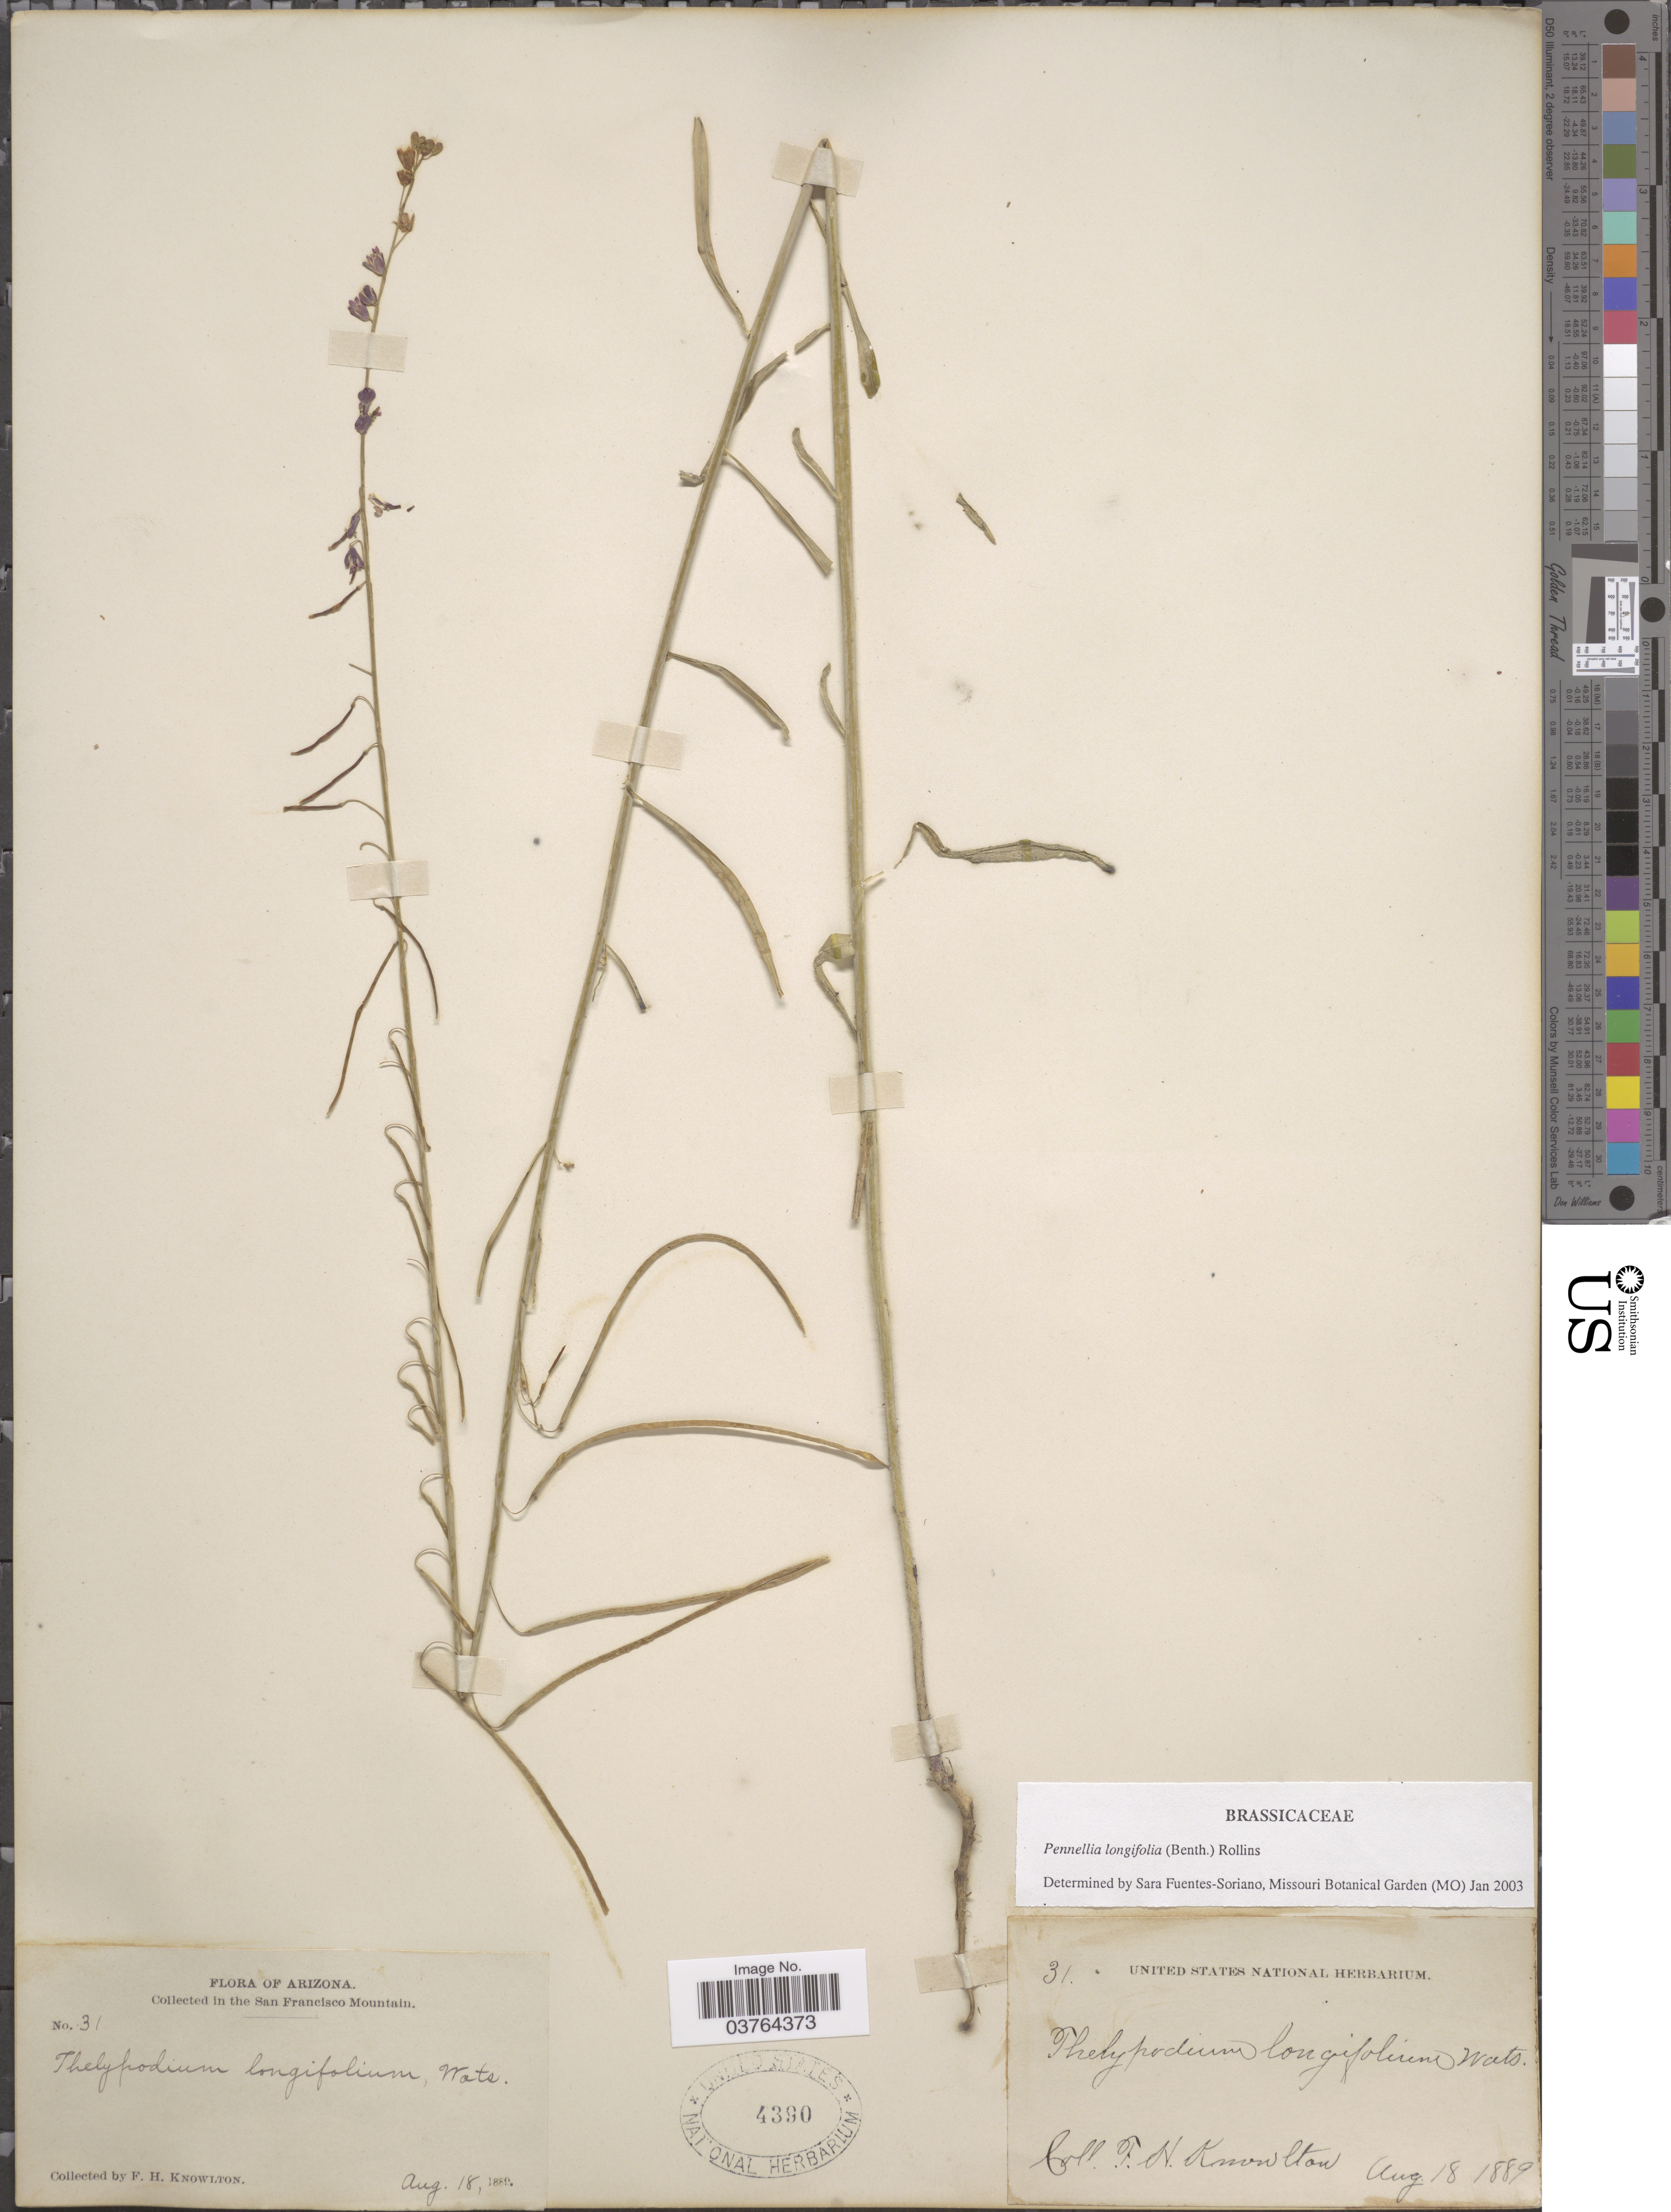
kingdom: Plantae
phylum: Tracheophyta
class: Magnoliopsida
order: Brassicales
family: Brassicaceae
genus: Pennellia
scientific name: Pennellia longifolia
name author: (Benth.) Rollins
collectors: F. H. Knowlton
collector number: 31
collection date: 1889-08-18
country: United States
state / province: Arizona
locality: In the San Francisco Mountain.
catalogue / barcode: US 4390